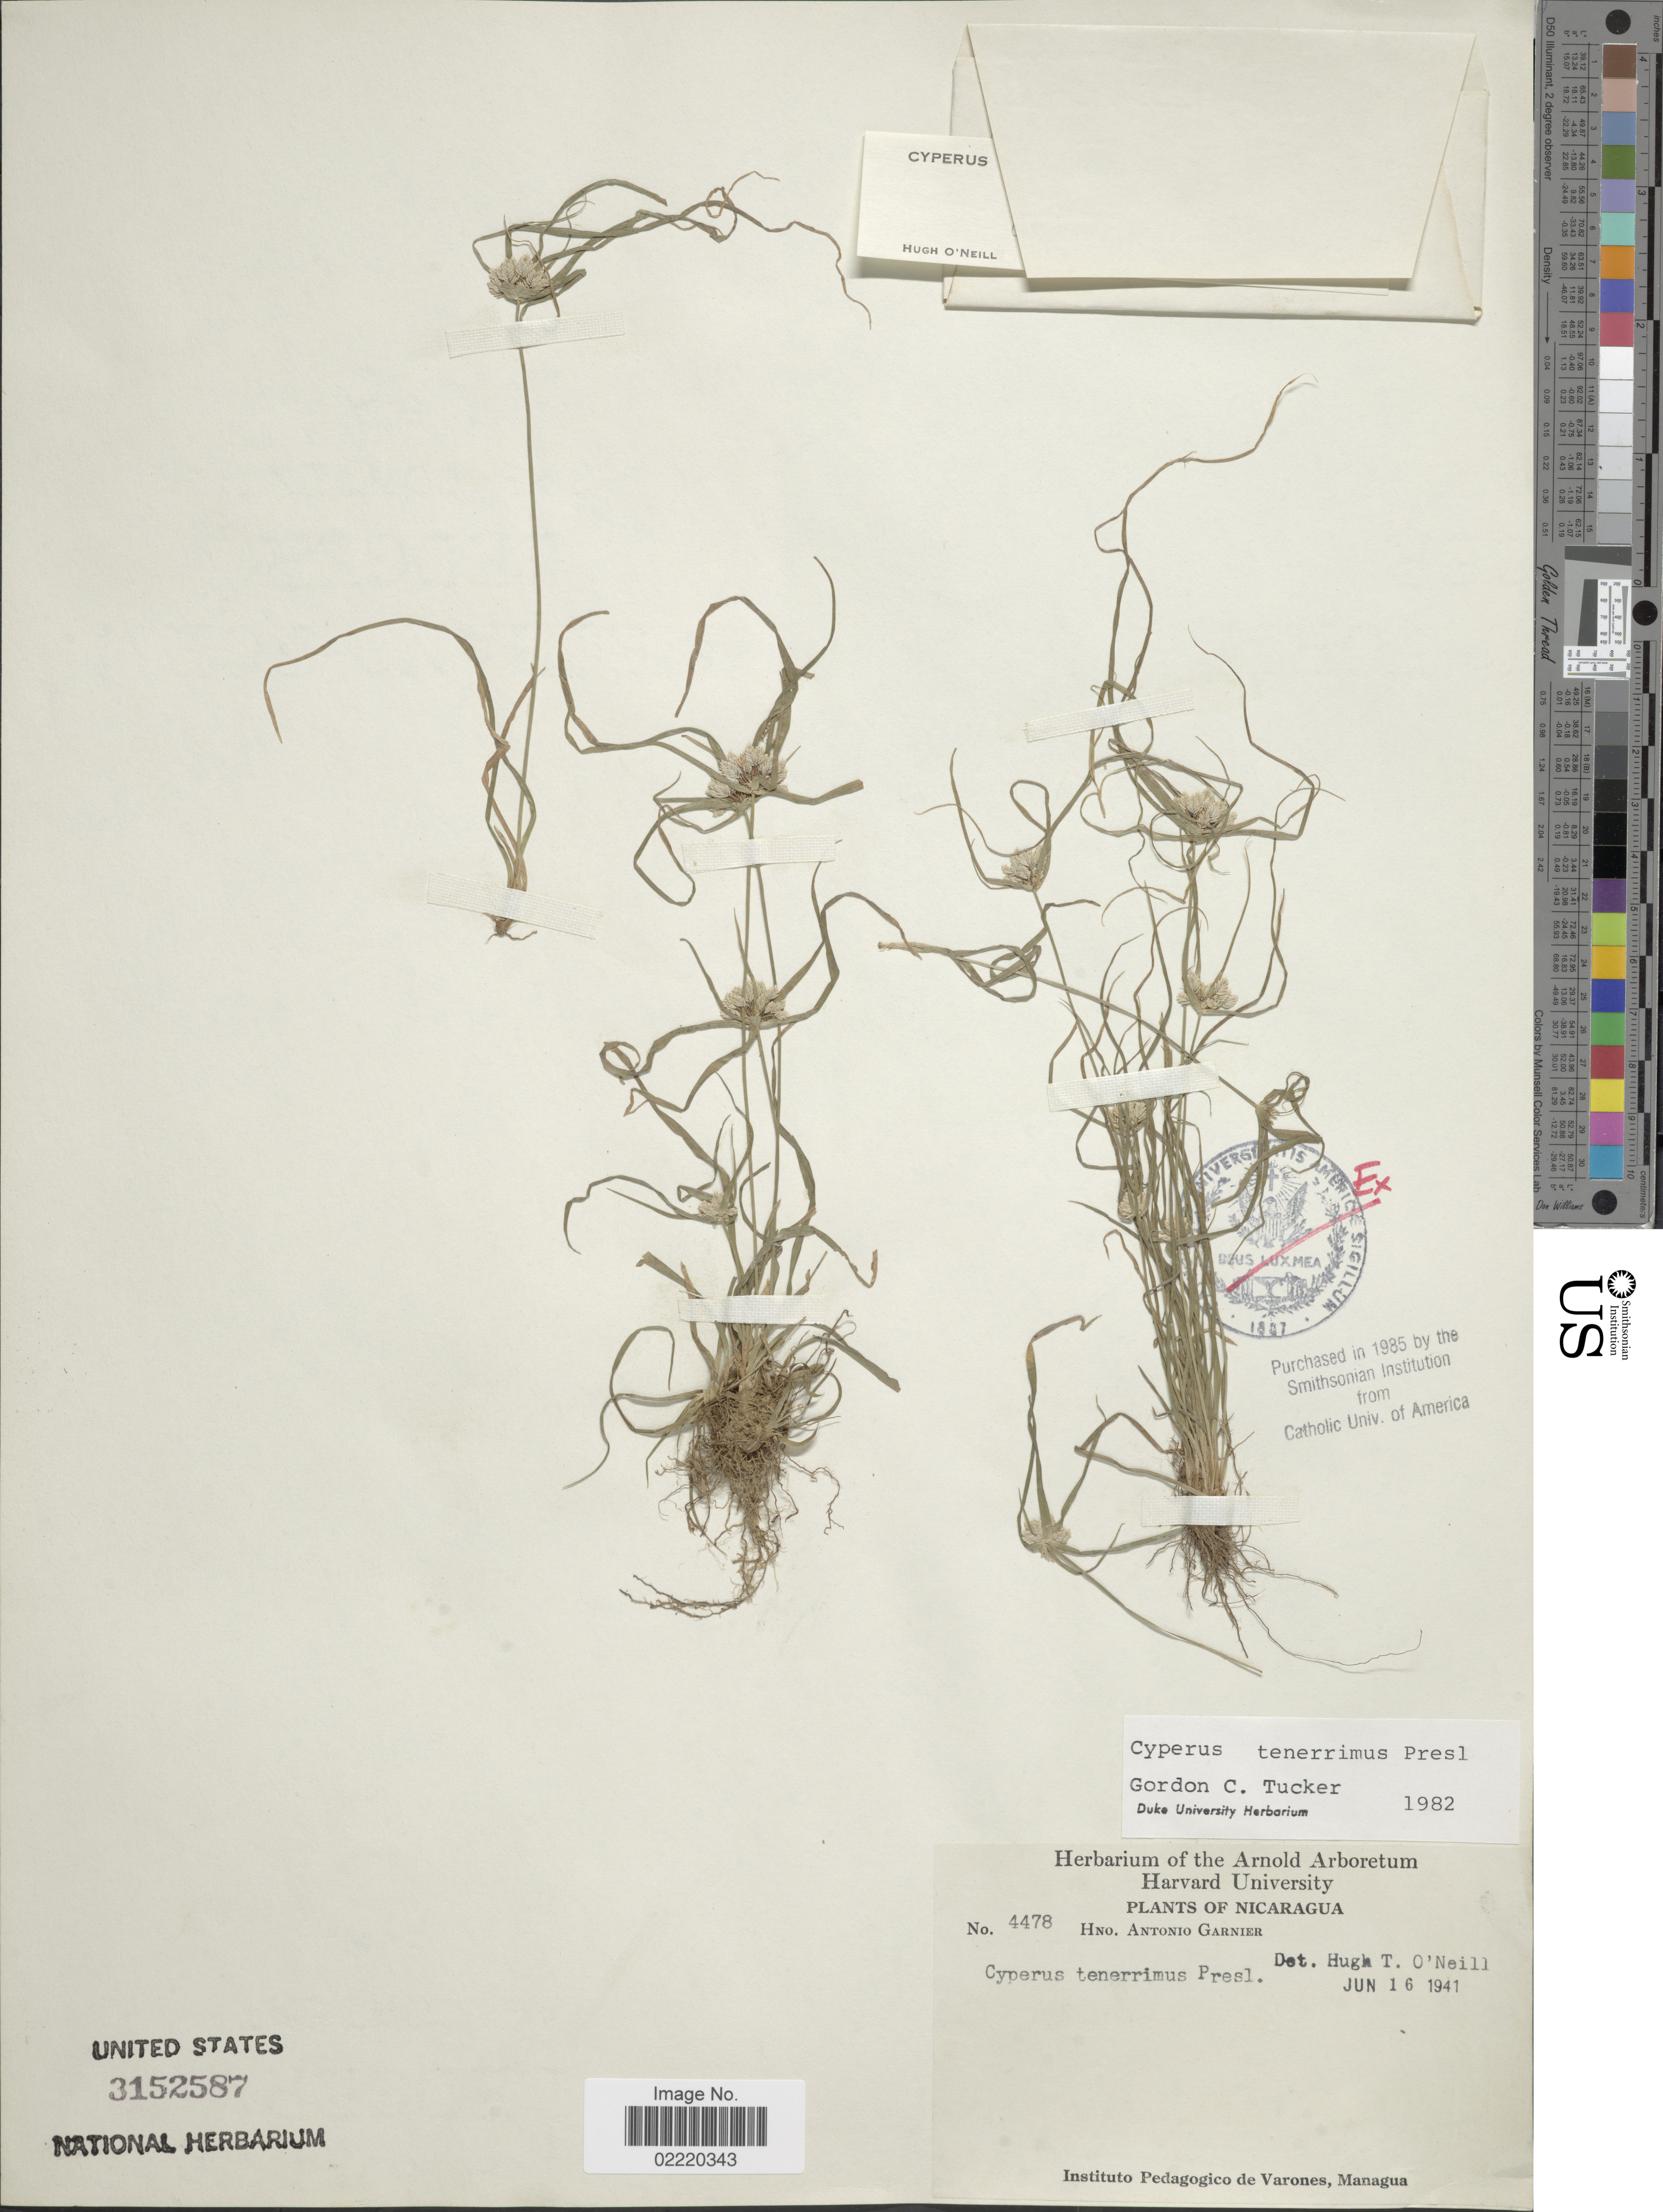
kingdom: Plantae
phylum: Tracheophyta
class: Liliopsida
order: Poales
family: Cyperaceae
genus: Cyperus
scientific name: Cyperus tenerrimus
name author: J. Presl & C. Presl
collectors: Bro. A. Garnier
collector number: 4478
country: Nicaragua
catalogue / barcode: US 3152587